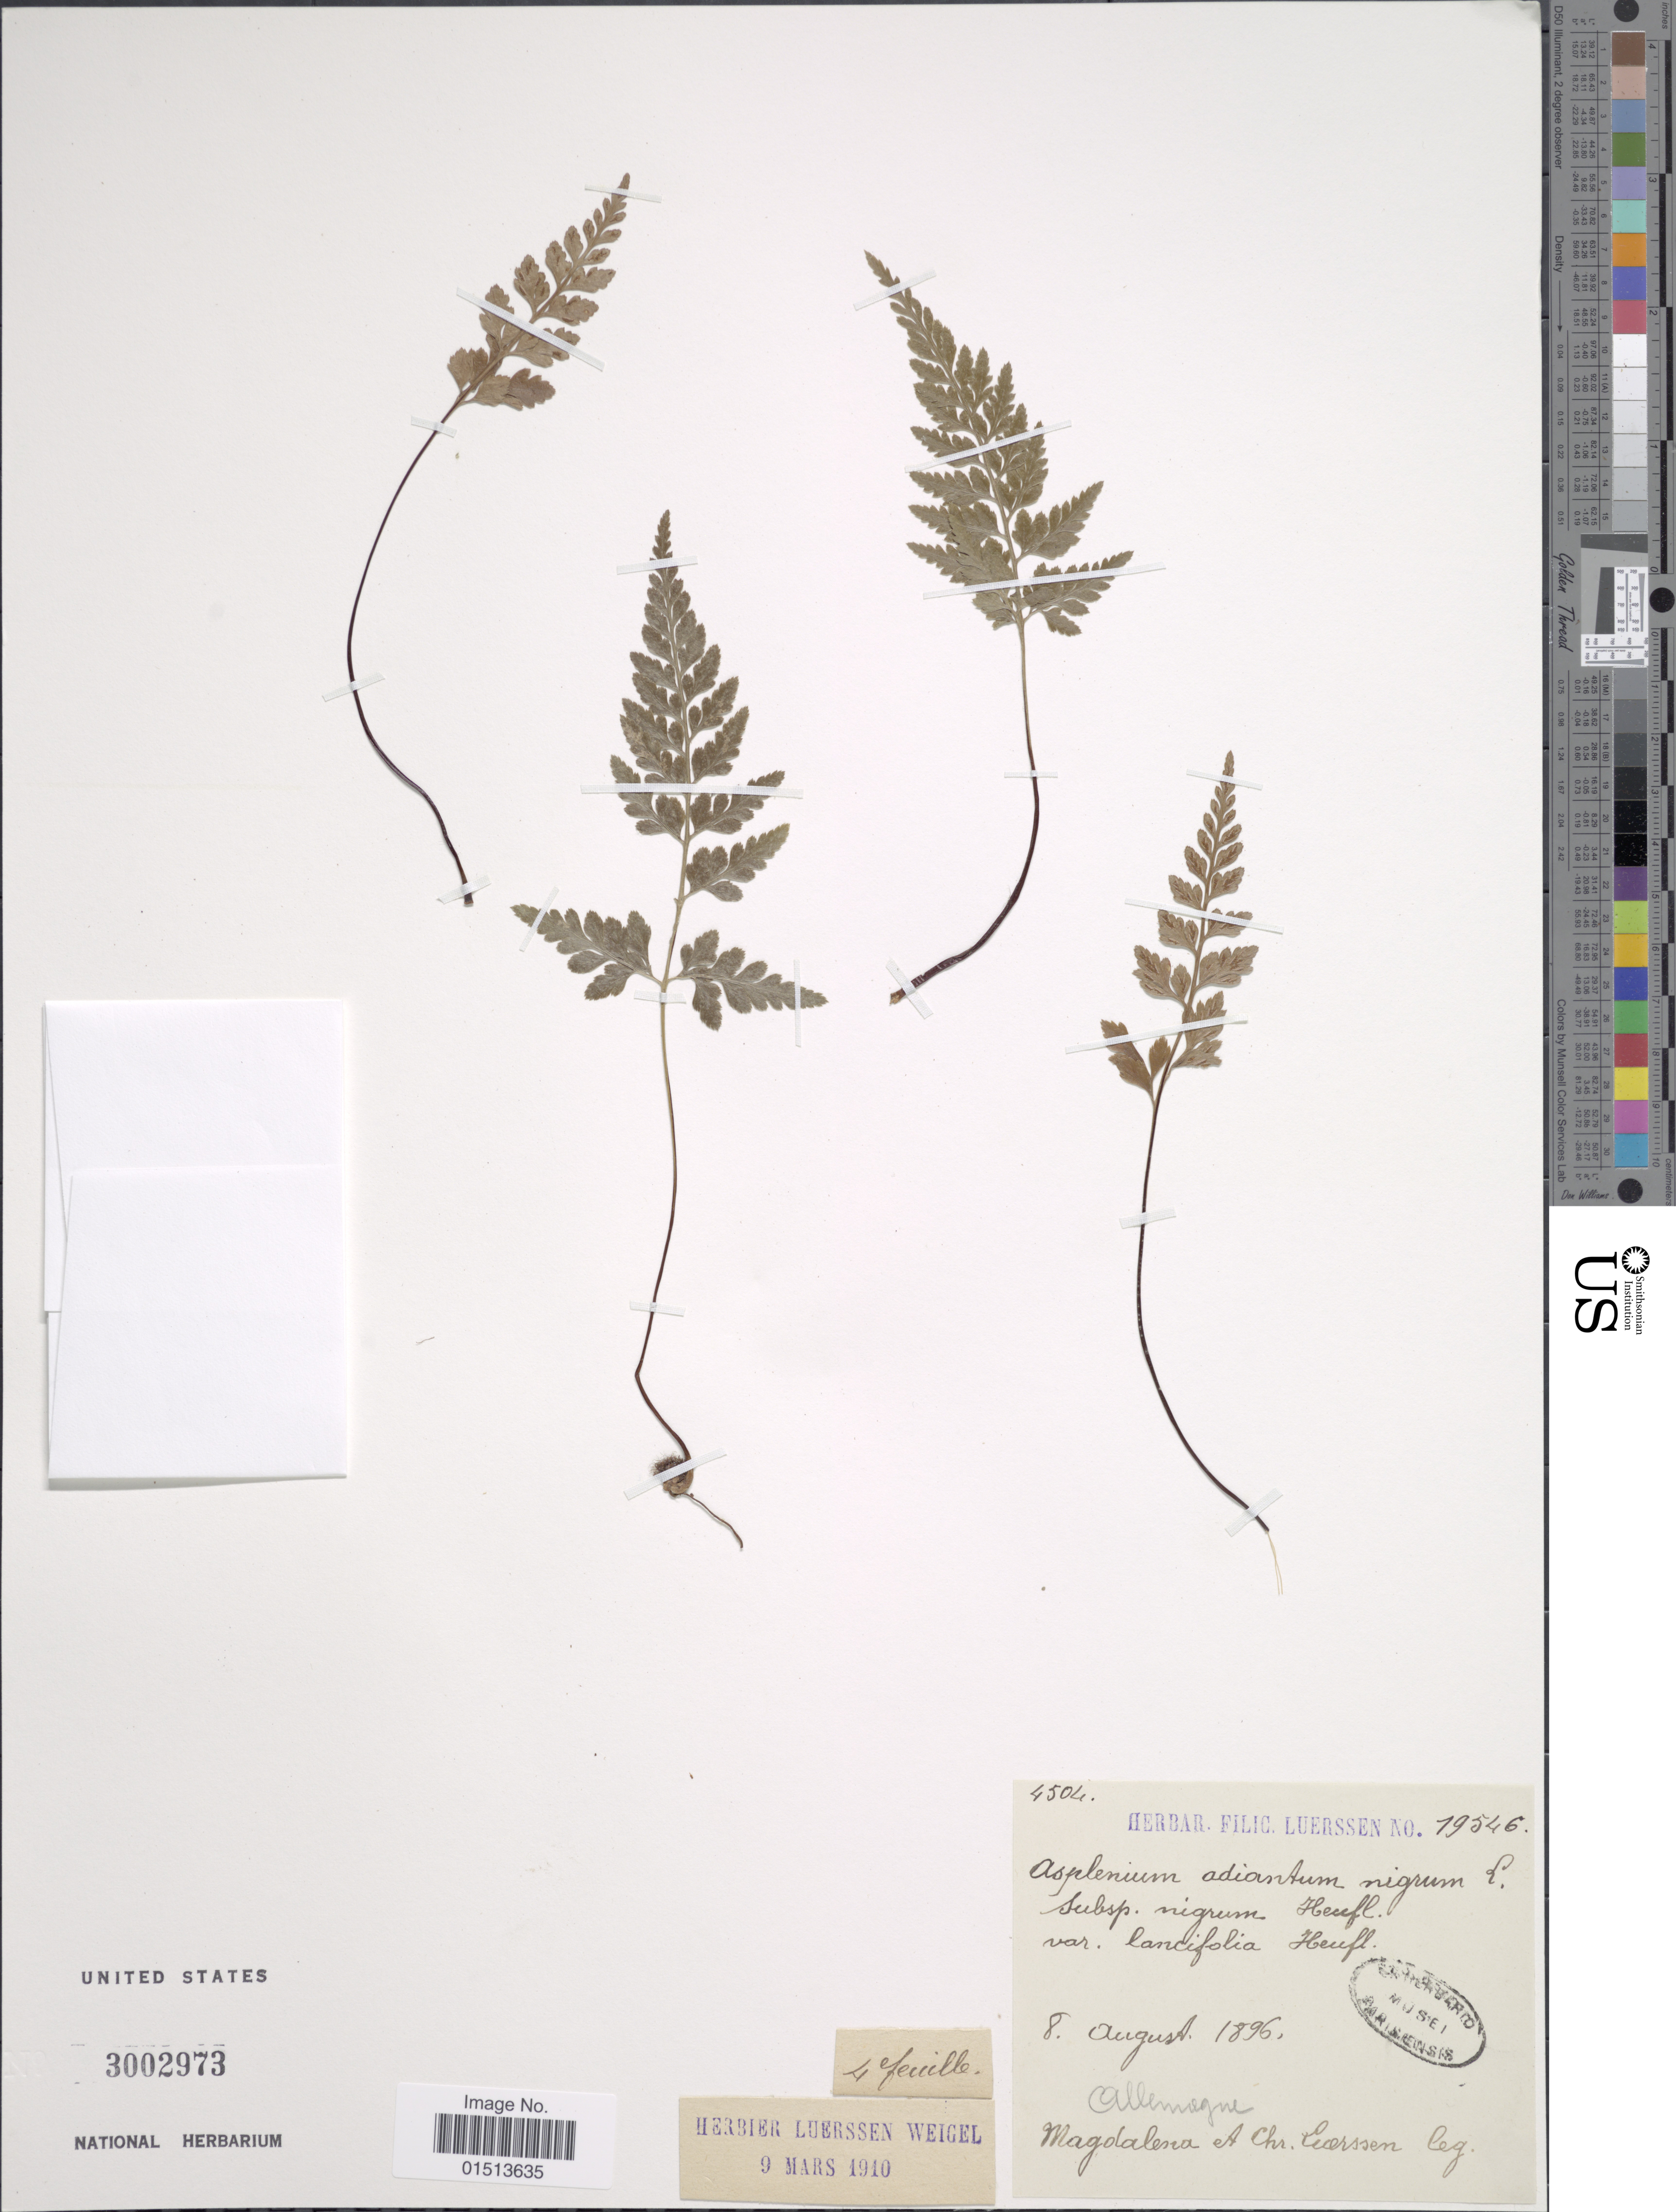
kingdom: Plantae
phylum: Tracheophyta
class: Polypodiopsida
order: Polypodiales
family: Aspleniaceae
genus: Asplenium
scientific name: Asplenium adiantum-nigrum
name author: L.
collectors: M. Luerssen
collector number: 4504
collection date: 1896-08-08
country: Germany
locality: Allemagne.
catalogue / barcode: US 3002973